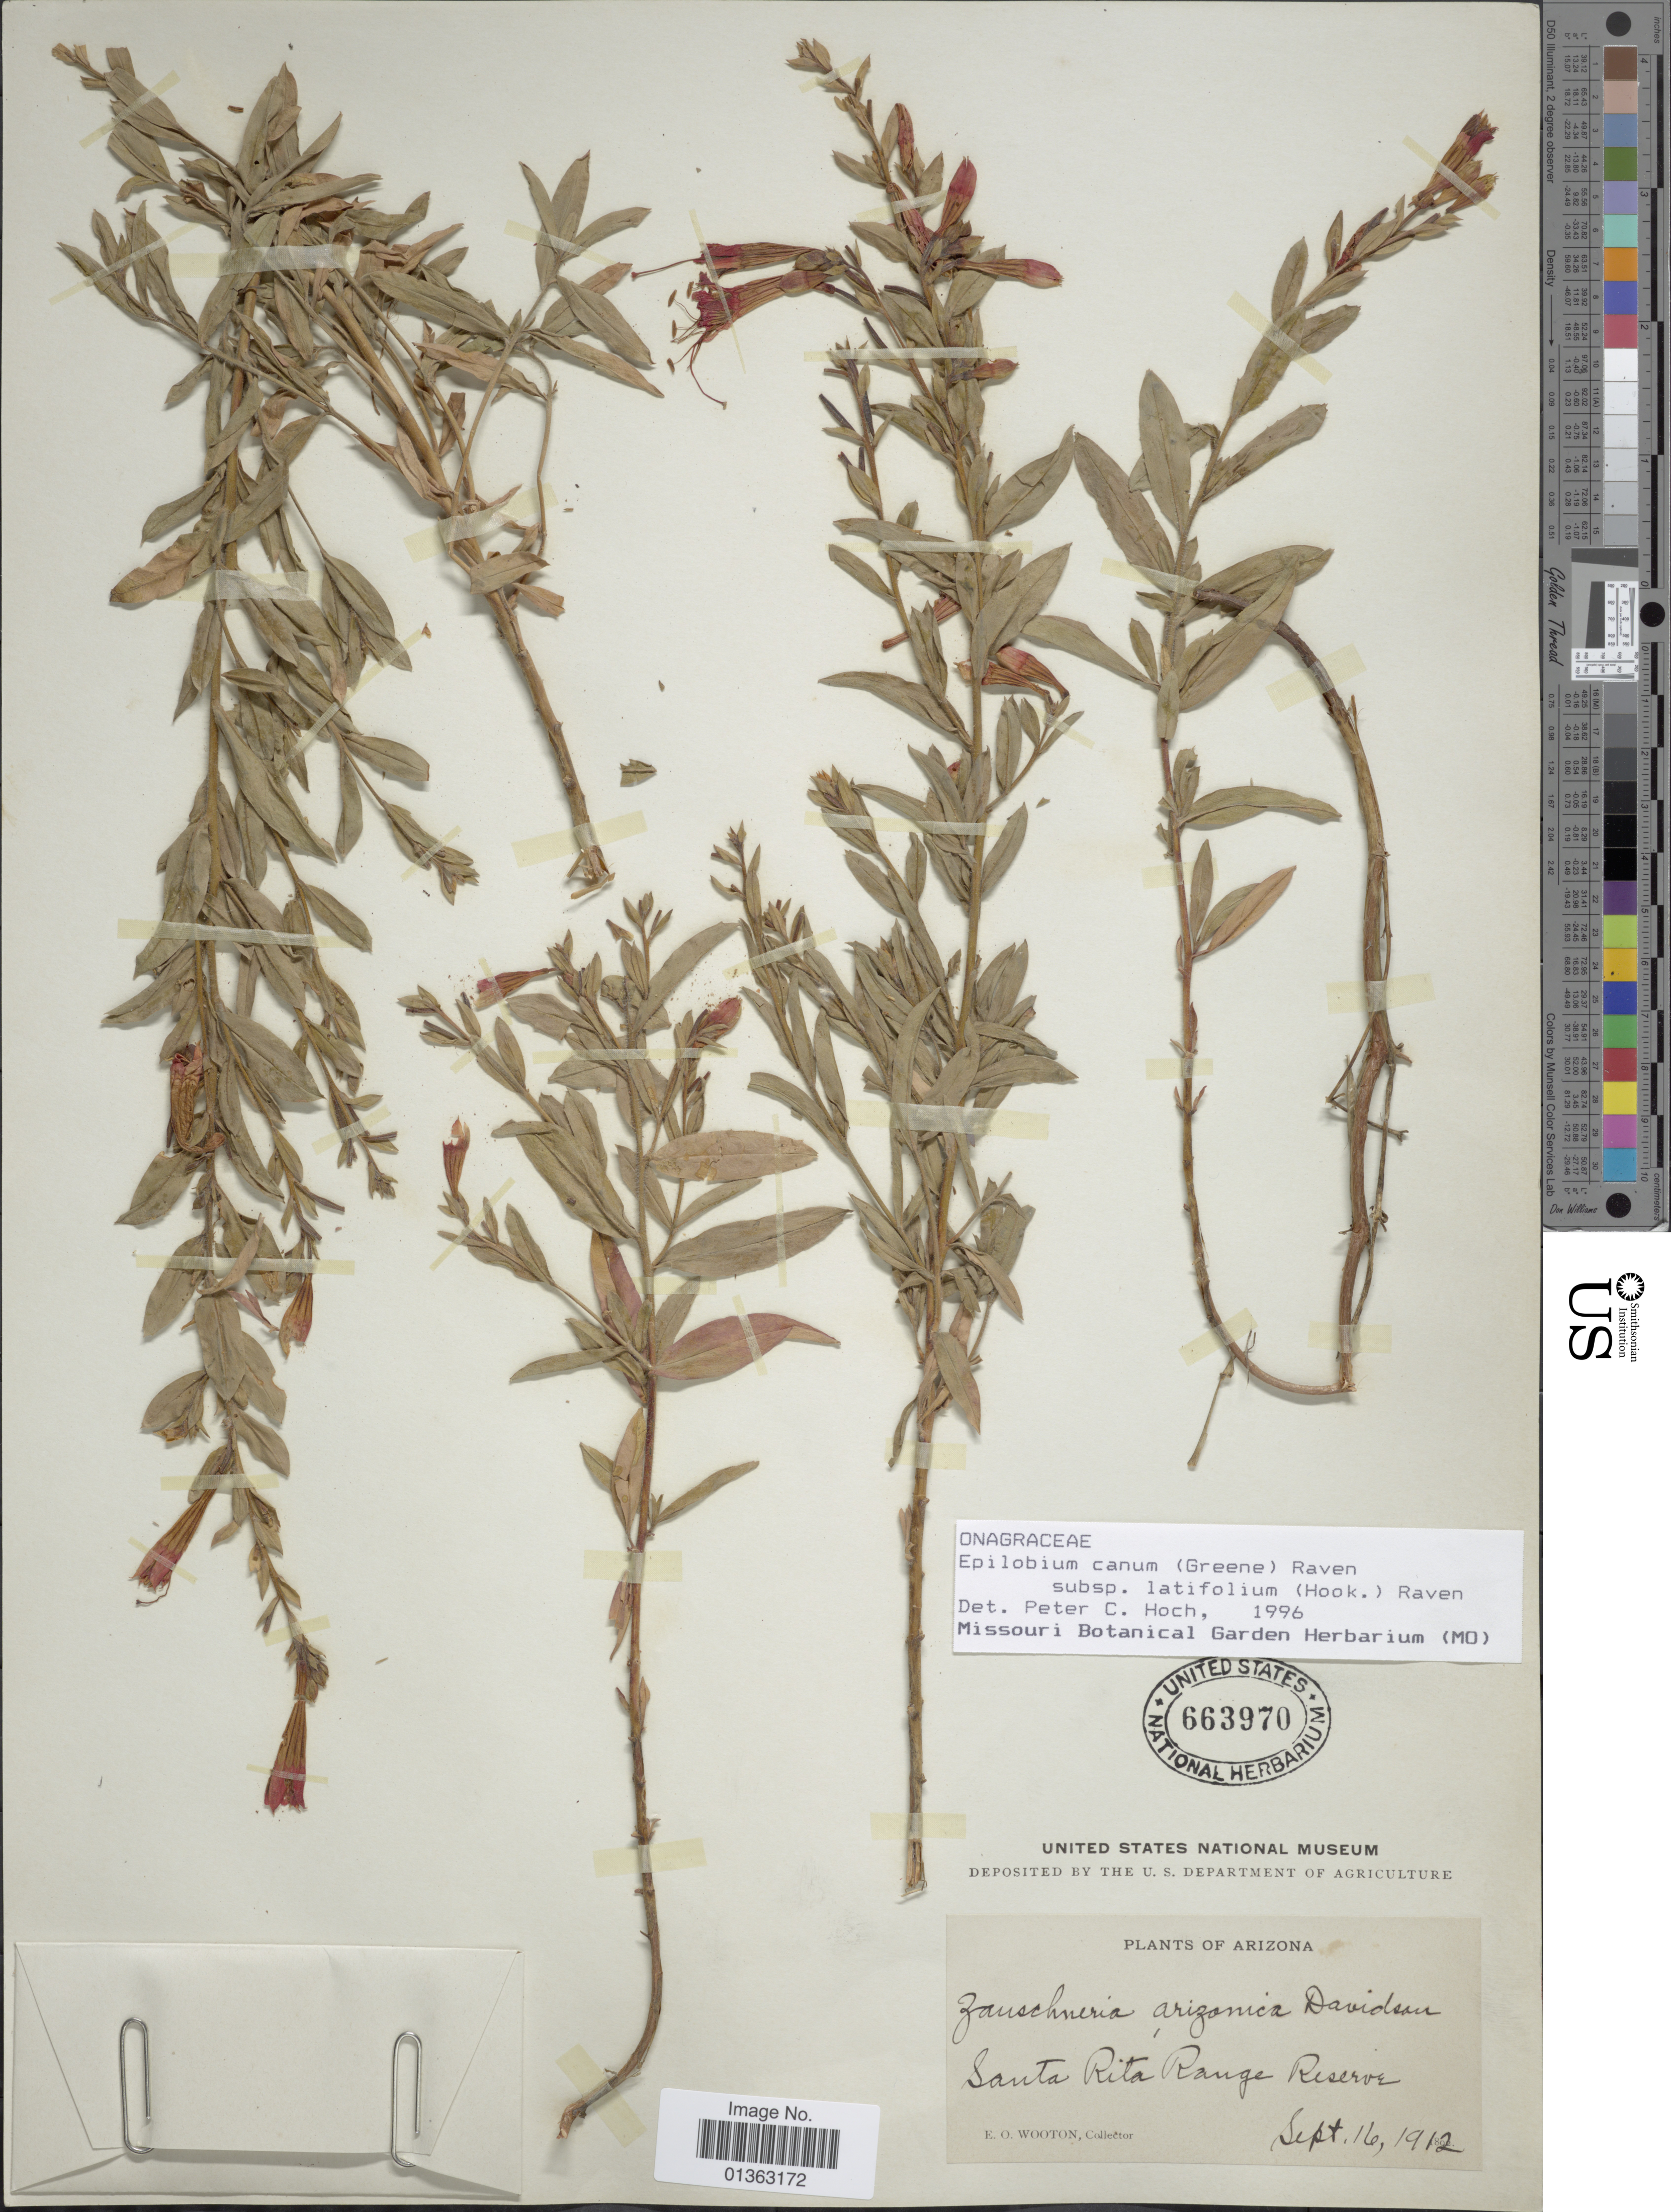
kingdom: Plantae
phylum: Tracheophyta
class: Magnoliopsida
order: Myrtales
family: Onagraceae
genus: Epilobium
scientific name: Epilobium canum subsp. latifolium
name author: (Hook.) P.H. Raven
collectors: E. O. Wooton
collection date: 1912-09-16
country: United States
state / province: Arizona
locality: Santa Rita Range Reserve.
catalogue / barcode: US 663970